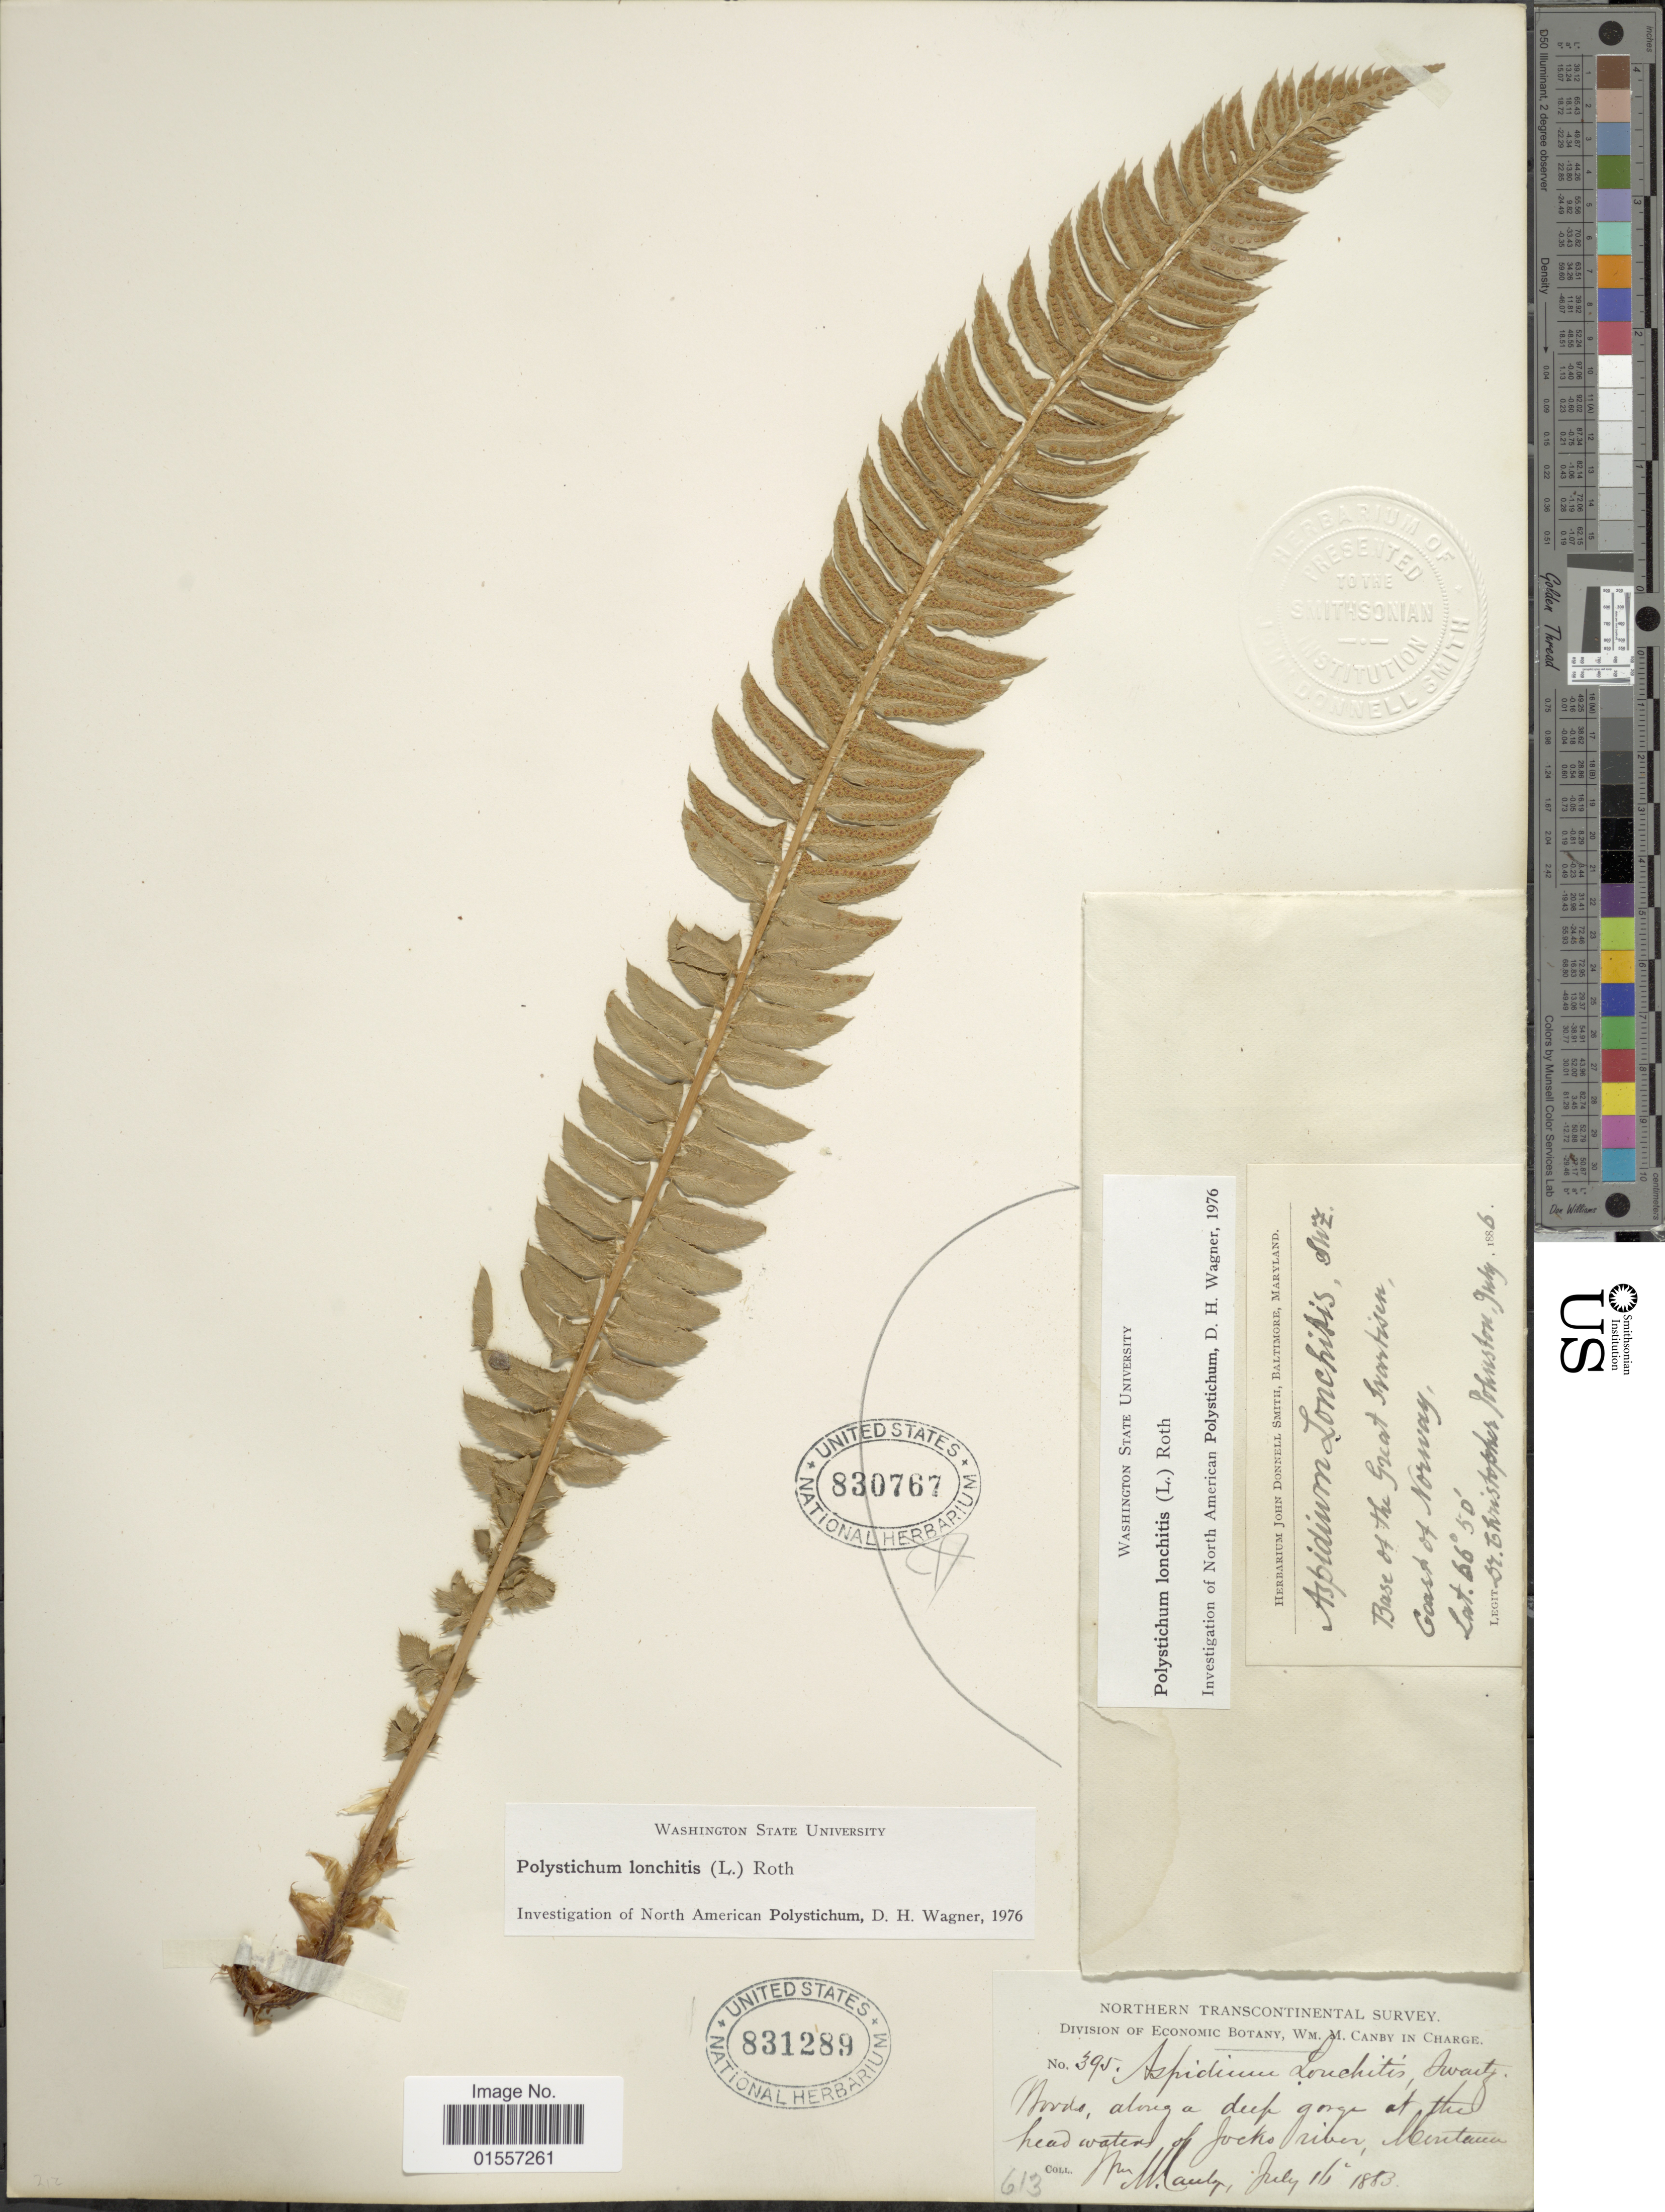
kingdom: Plantae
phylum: Tracheophyta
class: Polypodiopsida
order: Polypodiales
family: Dryopteridaceae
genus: Polystichum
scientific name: Polystichum lonchitis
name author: (Roth) L.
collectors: W. M. Canby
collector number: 395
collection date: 1883-07-16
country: United States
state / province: Montana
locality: Woods along a deep gorge at the headwater of Jocko river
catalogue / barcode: US 831289